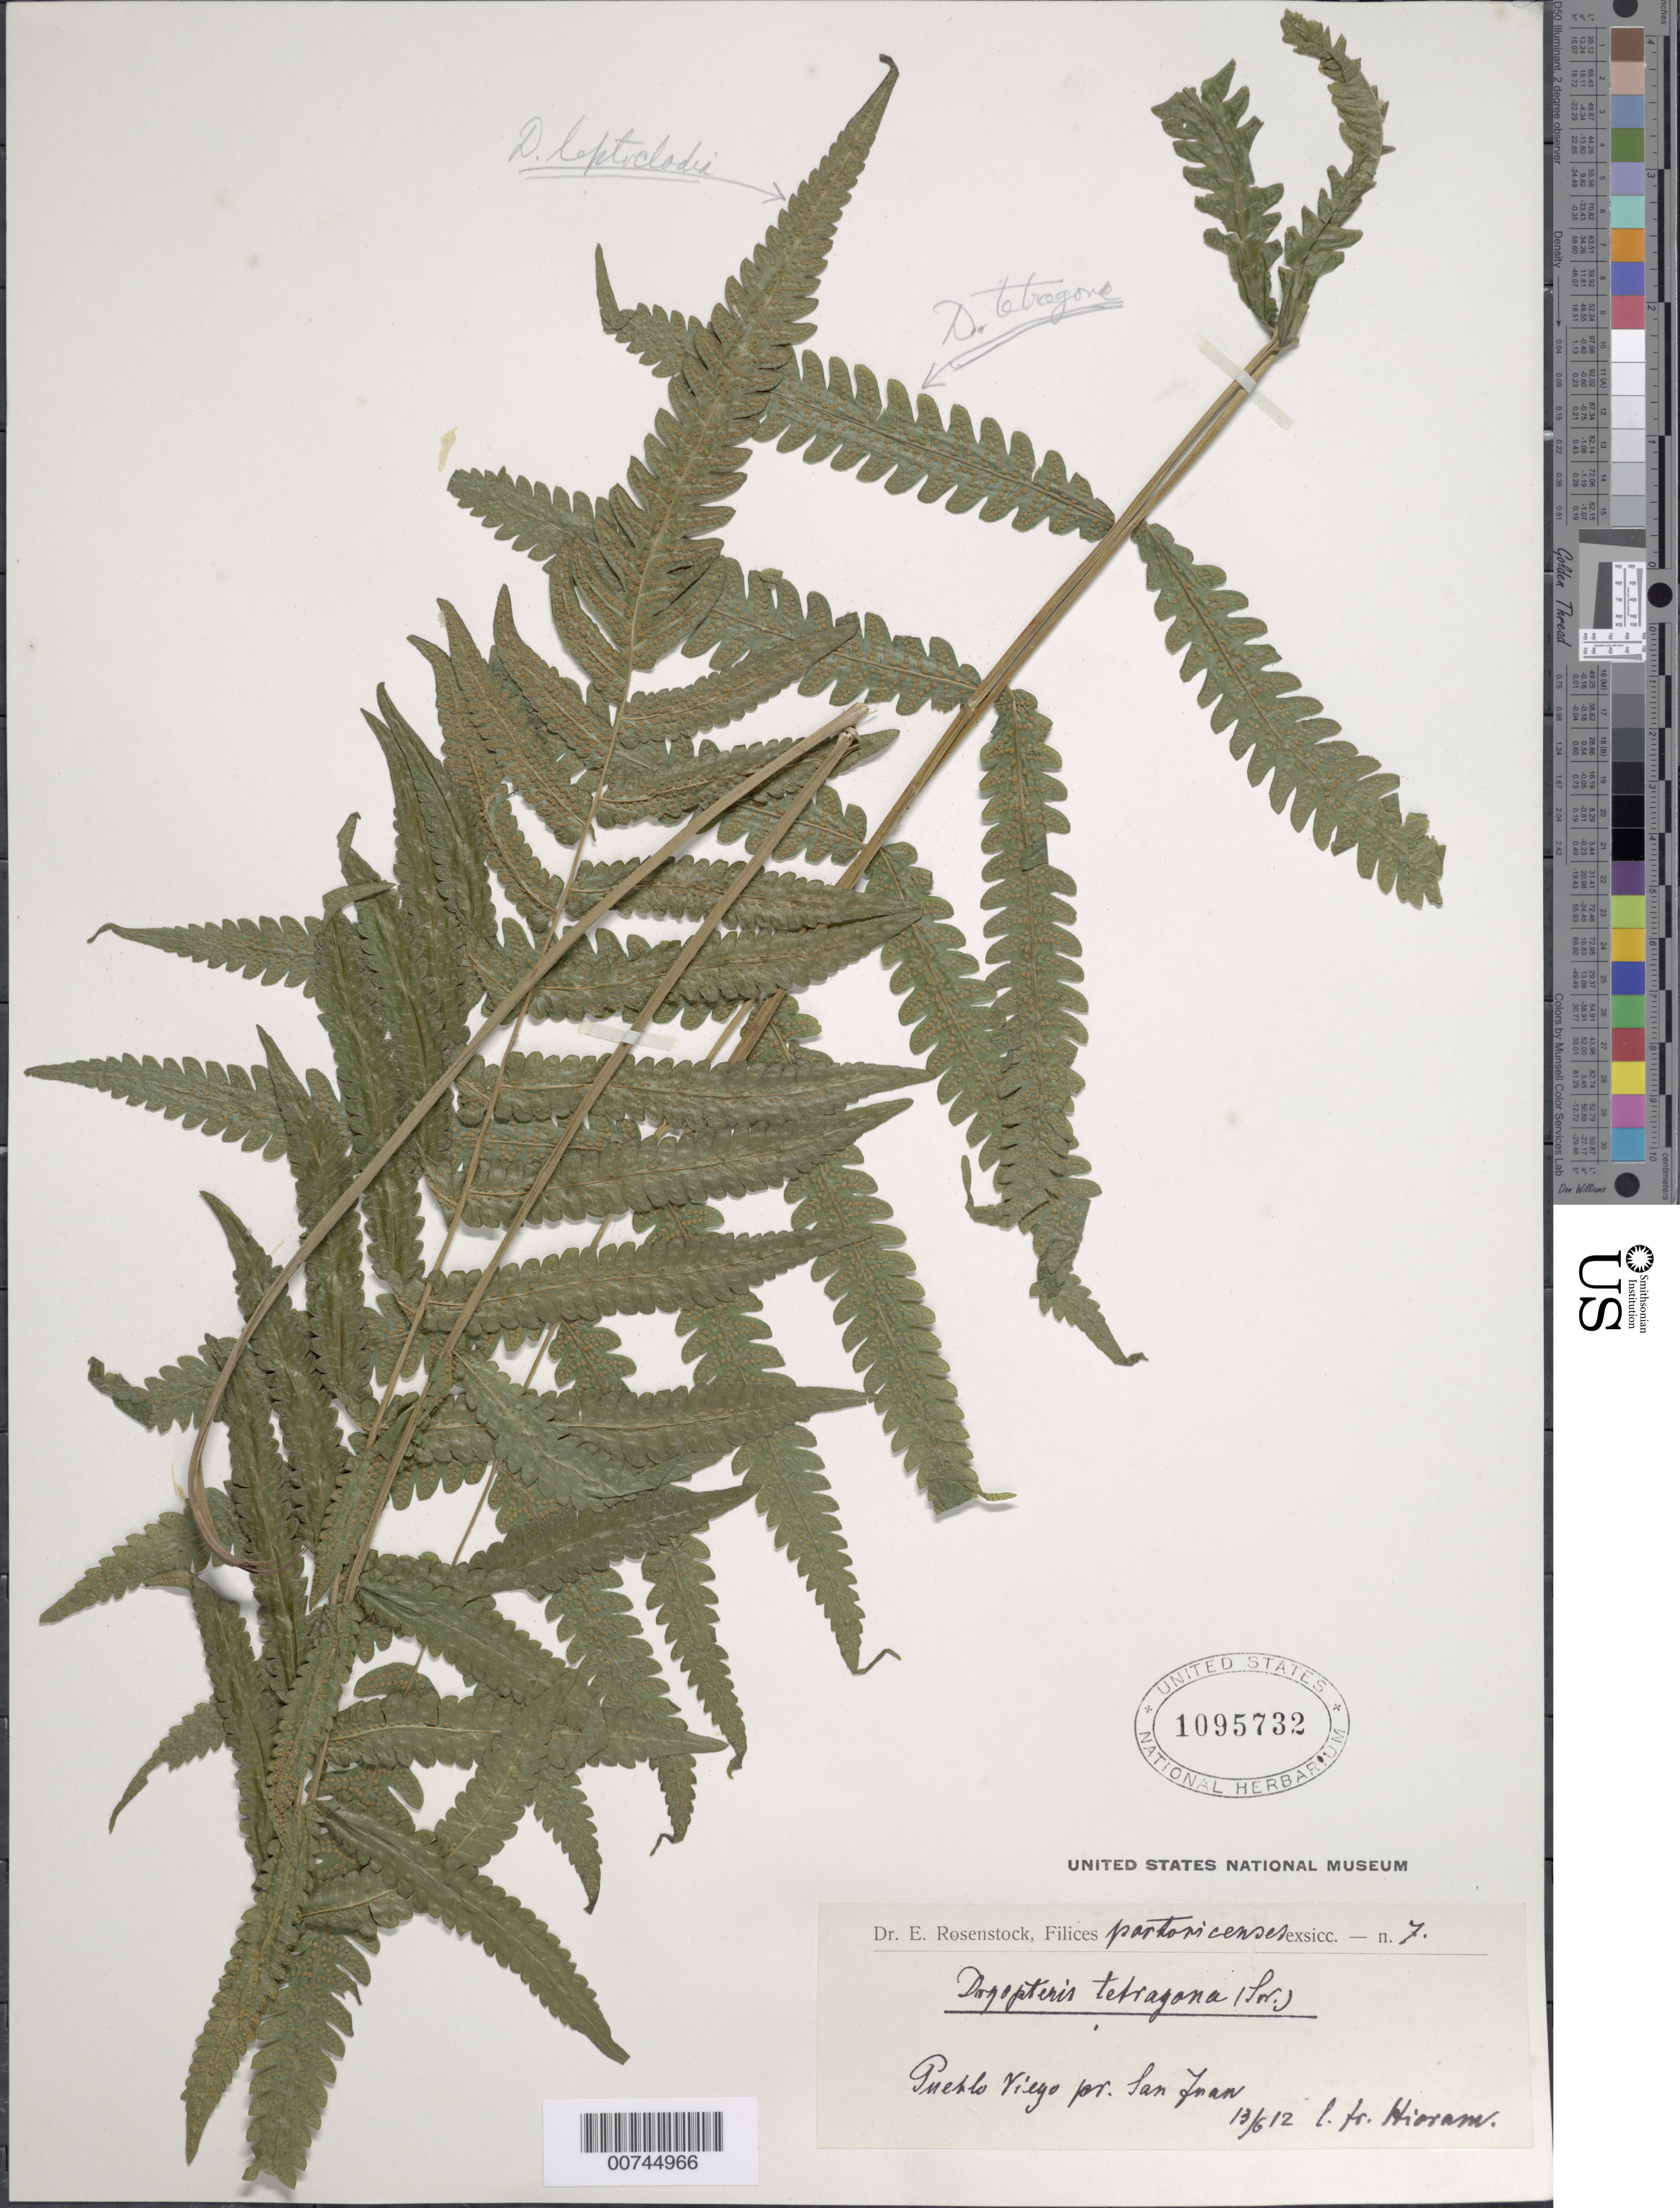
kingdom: Plantae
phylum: Tracheophyta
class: Polypodiopsida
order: Polypodiales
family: Thelypteridaceae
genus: Goniopteris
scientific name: Goniopteris leptocladia (Fée) comb. nov., ined 2015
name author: (Fée)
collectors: Bro. Hioram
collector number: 7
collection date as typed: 13 Jun 1912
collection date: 1912-06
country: Puerto Rico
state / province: San Juan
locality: Pueblo Viejo pr. San Juan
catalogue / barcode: US 1095732